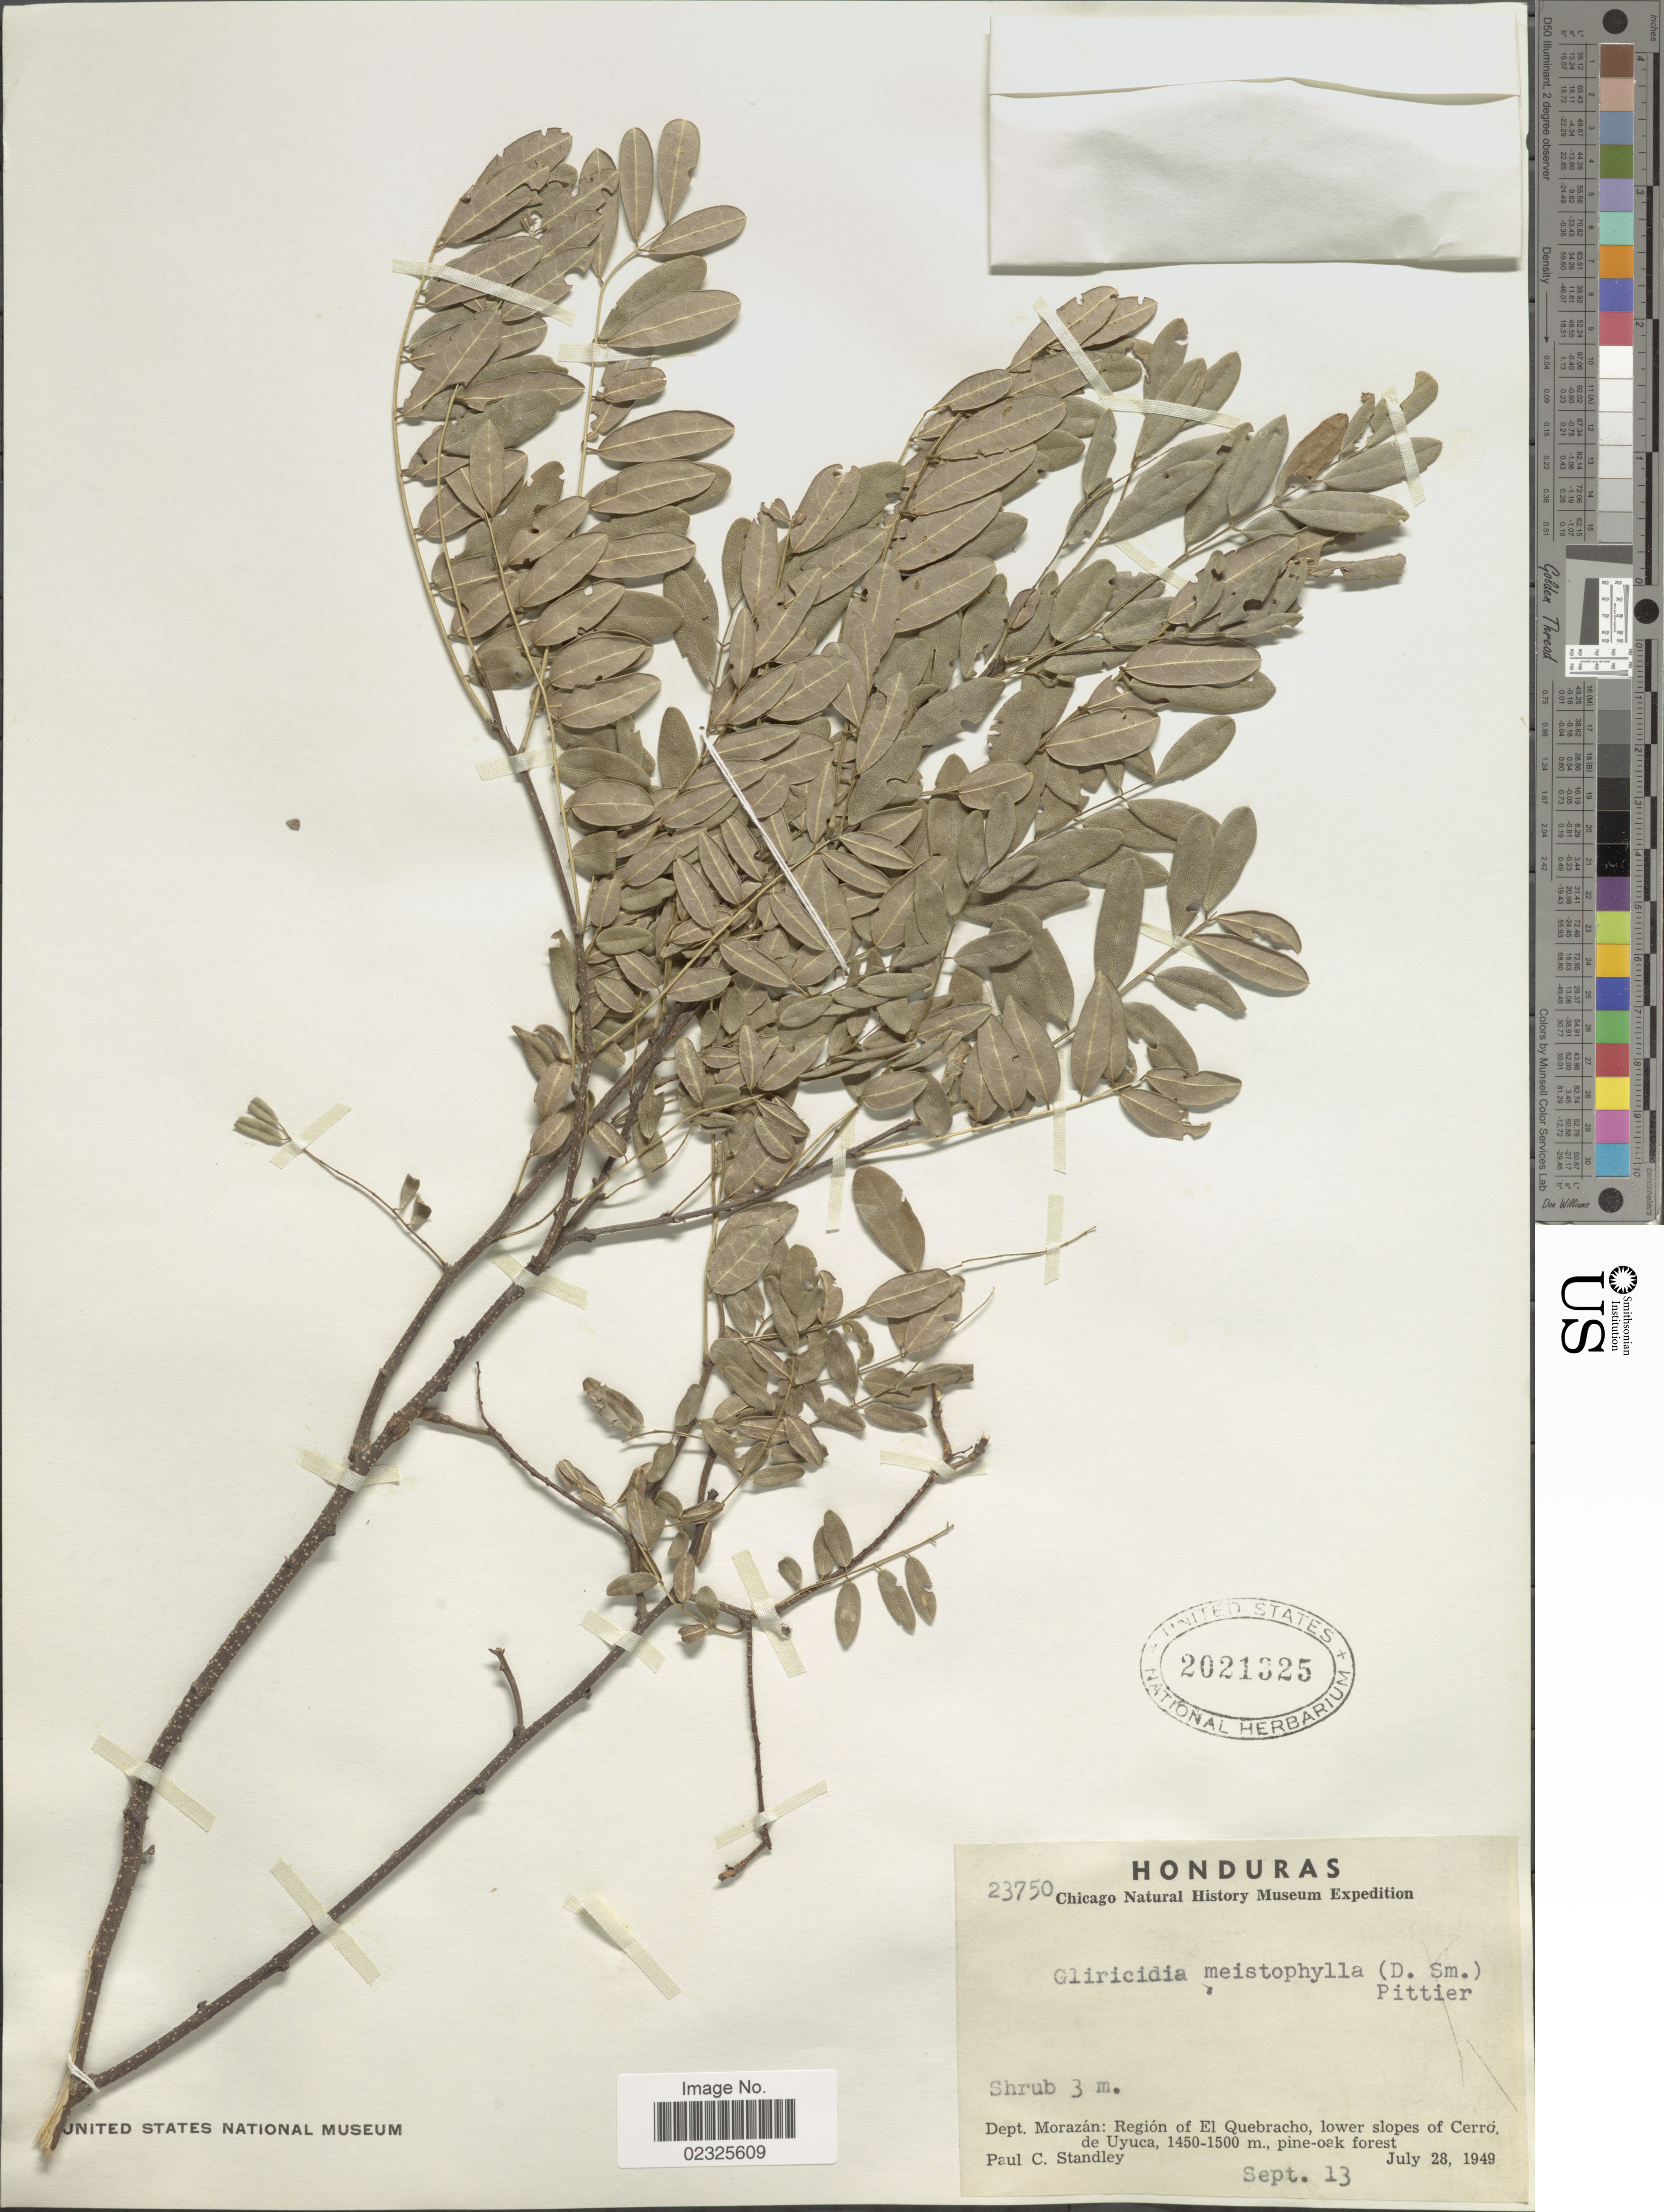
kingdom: Plantae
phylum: Tracheophyta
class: Magnoliopsida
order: Fabales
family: Fabaceae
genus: Gliricidia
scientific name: Gliricidia meistophylla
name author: (Donn. Sm.) Pittier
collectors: P. C. Standley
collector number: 23750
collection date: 1949-09-13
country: Honduras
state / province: Fco. Morazán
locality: Dept. Morazán: region of El Quebracho, lower slopes of Cerro de Uyuca, pine-oak forest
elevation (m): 1450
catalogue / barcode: US 2021325